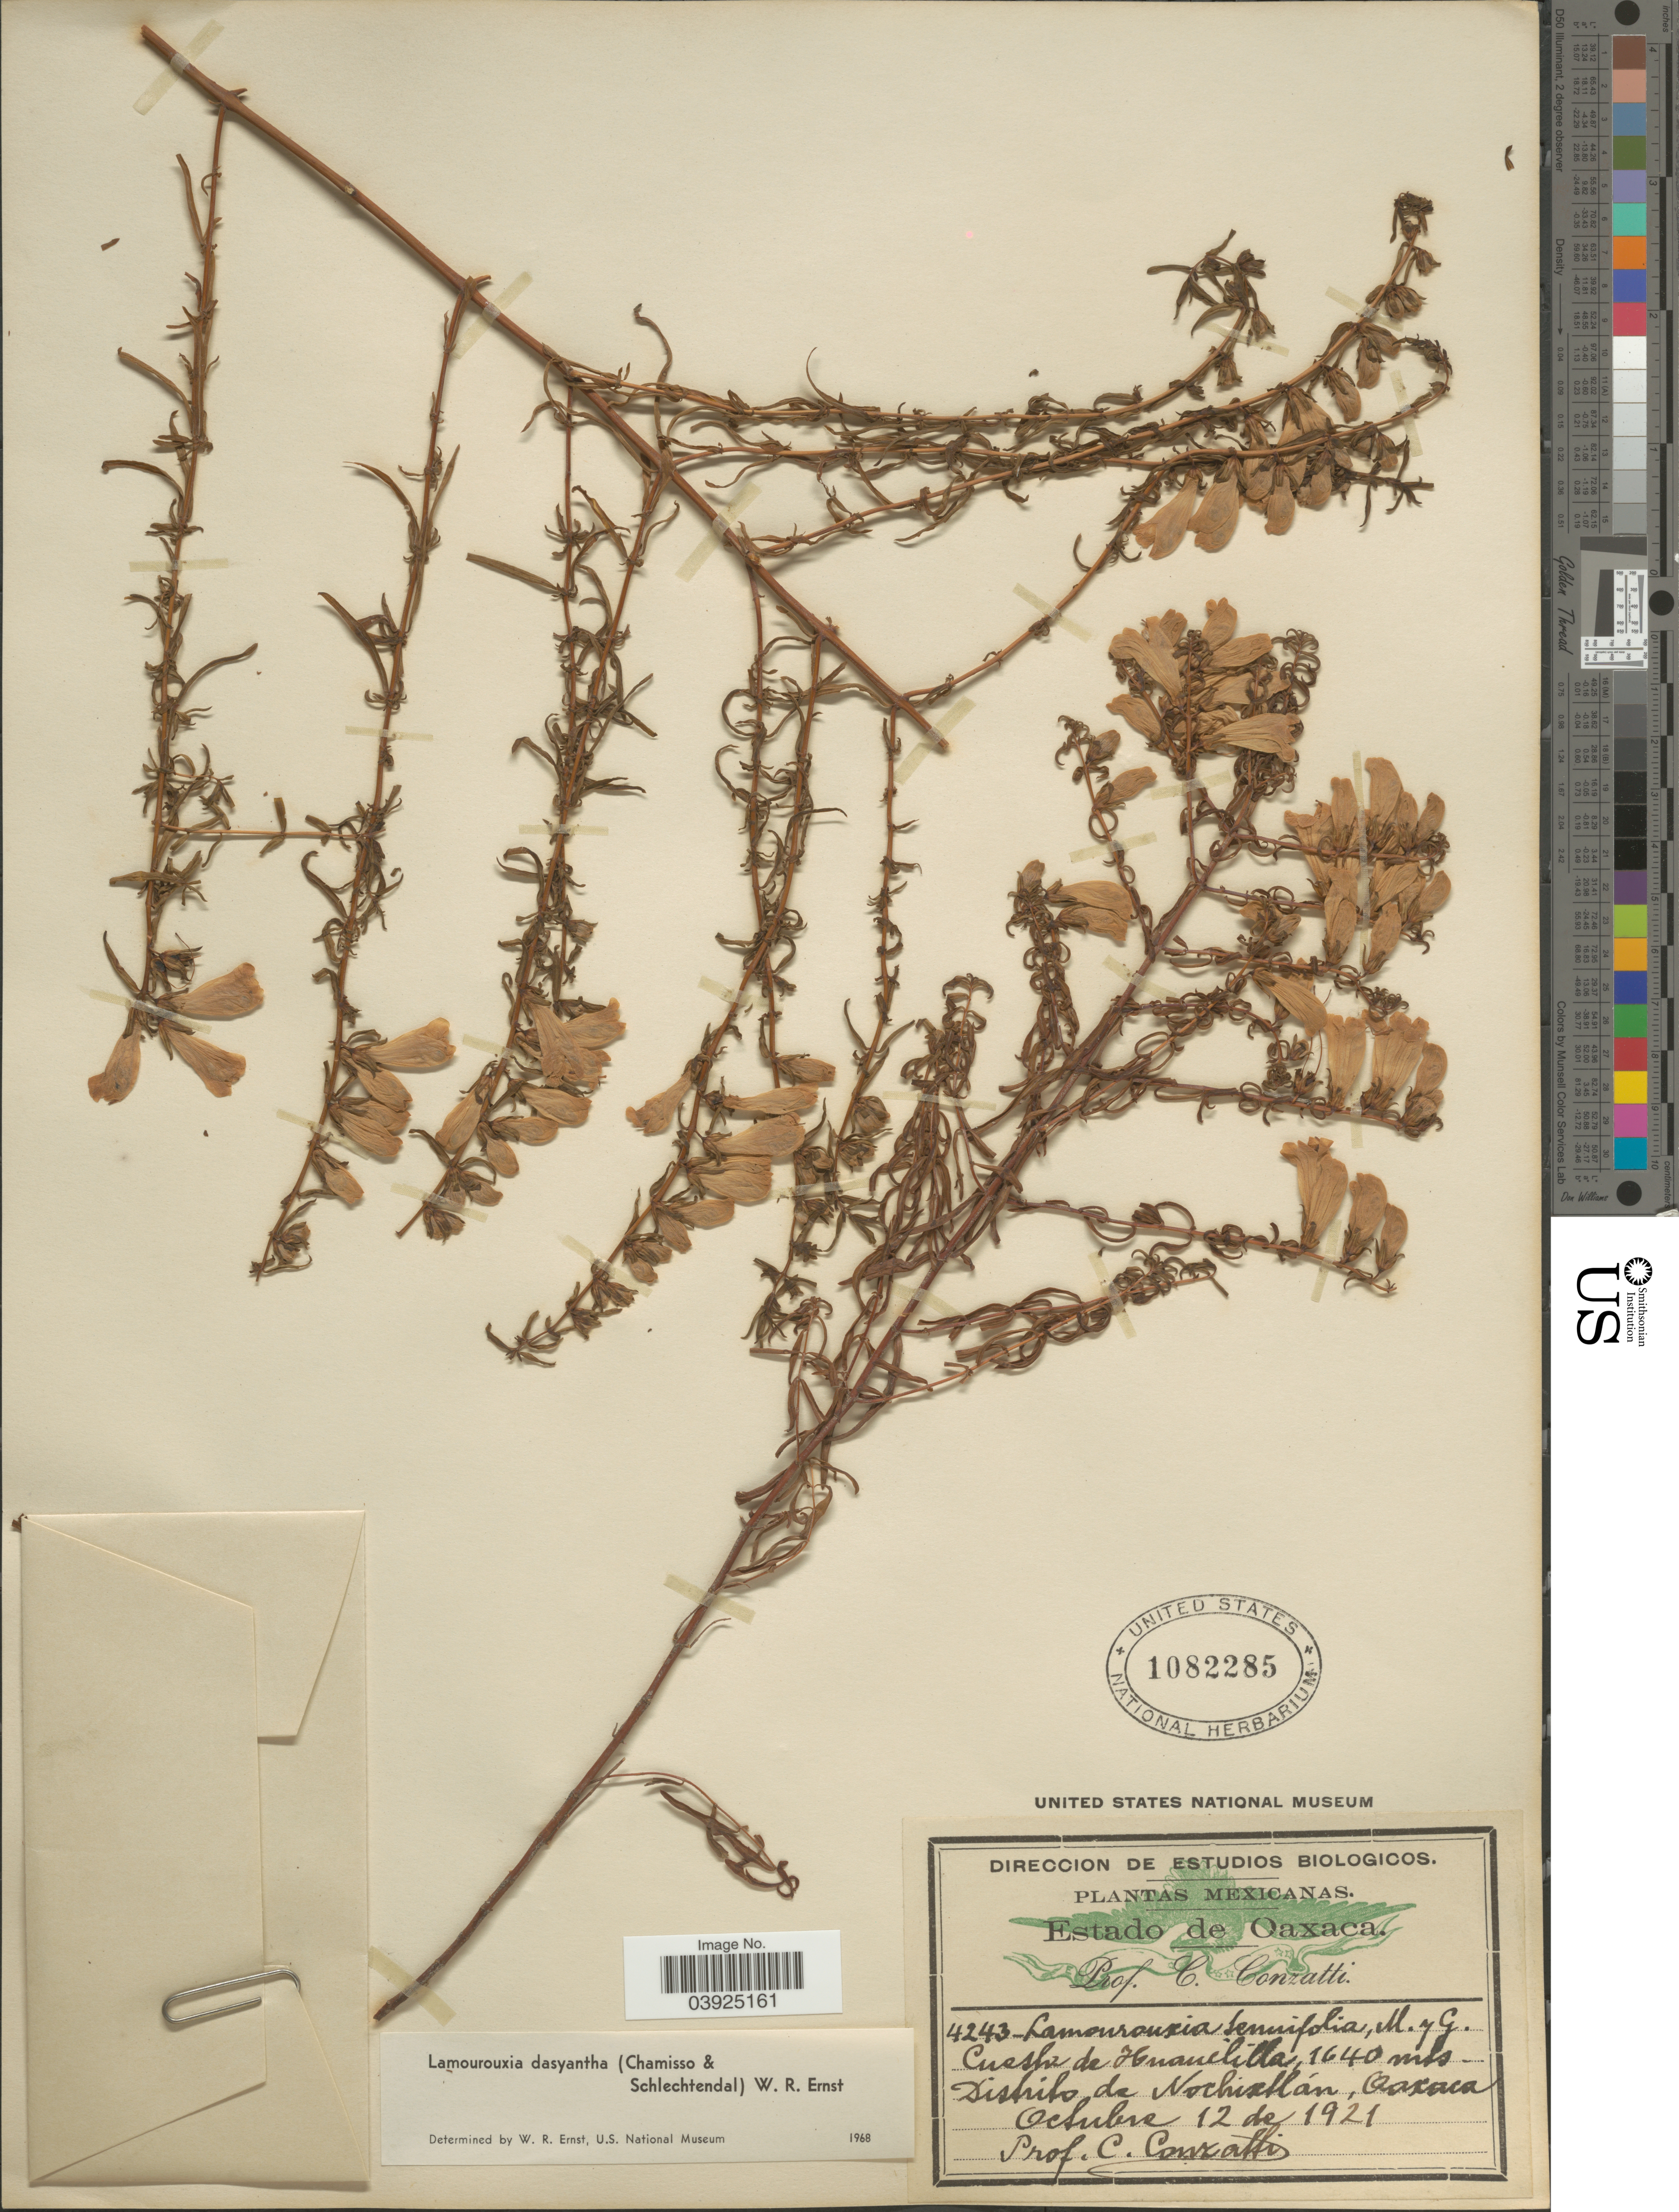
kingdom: Plantae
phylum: Tracheophyta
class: Magnoliopsida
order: Lamiales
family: Orobanchaceae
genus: Lamourouxia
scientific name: Lamourouxia dasyantha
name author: (Cham. & Schltdl.) W.R. Ernst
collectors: C. Conzatti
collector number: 4243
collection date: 1921-10-12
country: Mexico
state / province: Oaxaca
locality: Cueslo de Huanililla, Distrito de Nochixtlán.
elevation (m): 1640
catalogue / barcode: US 1082285